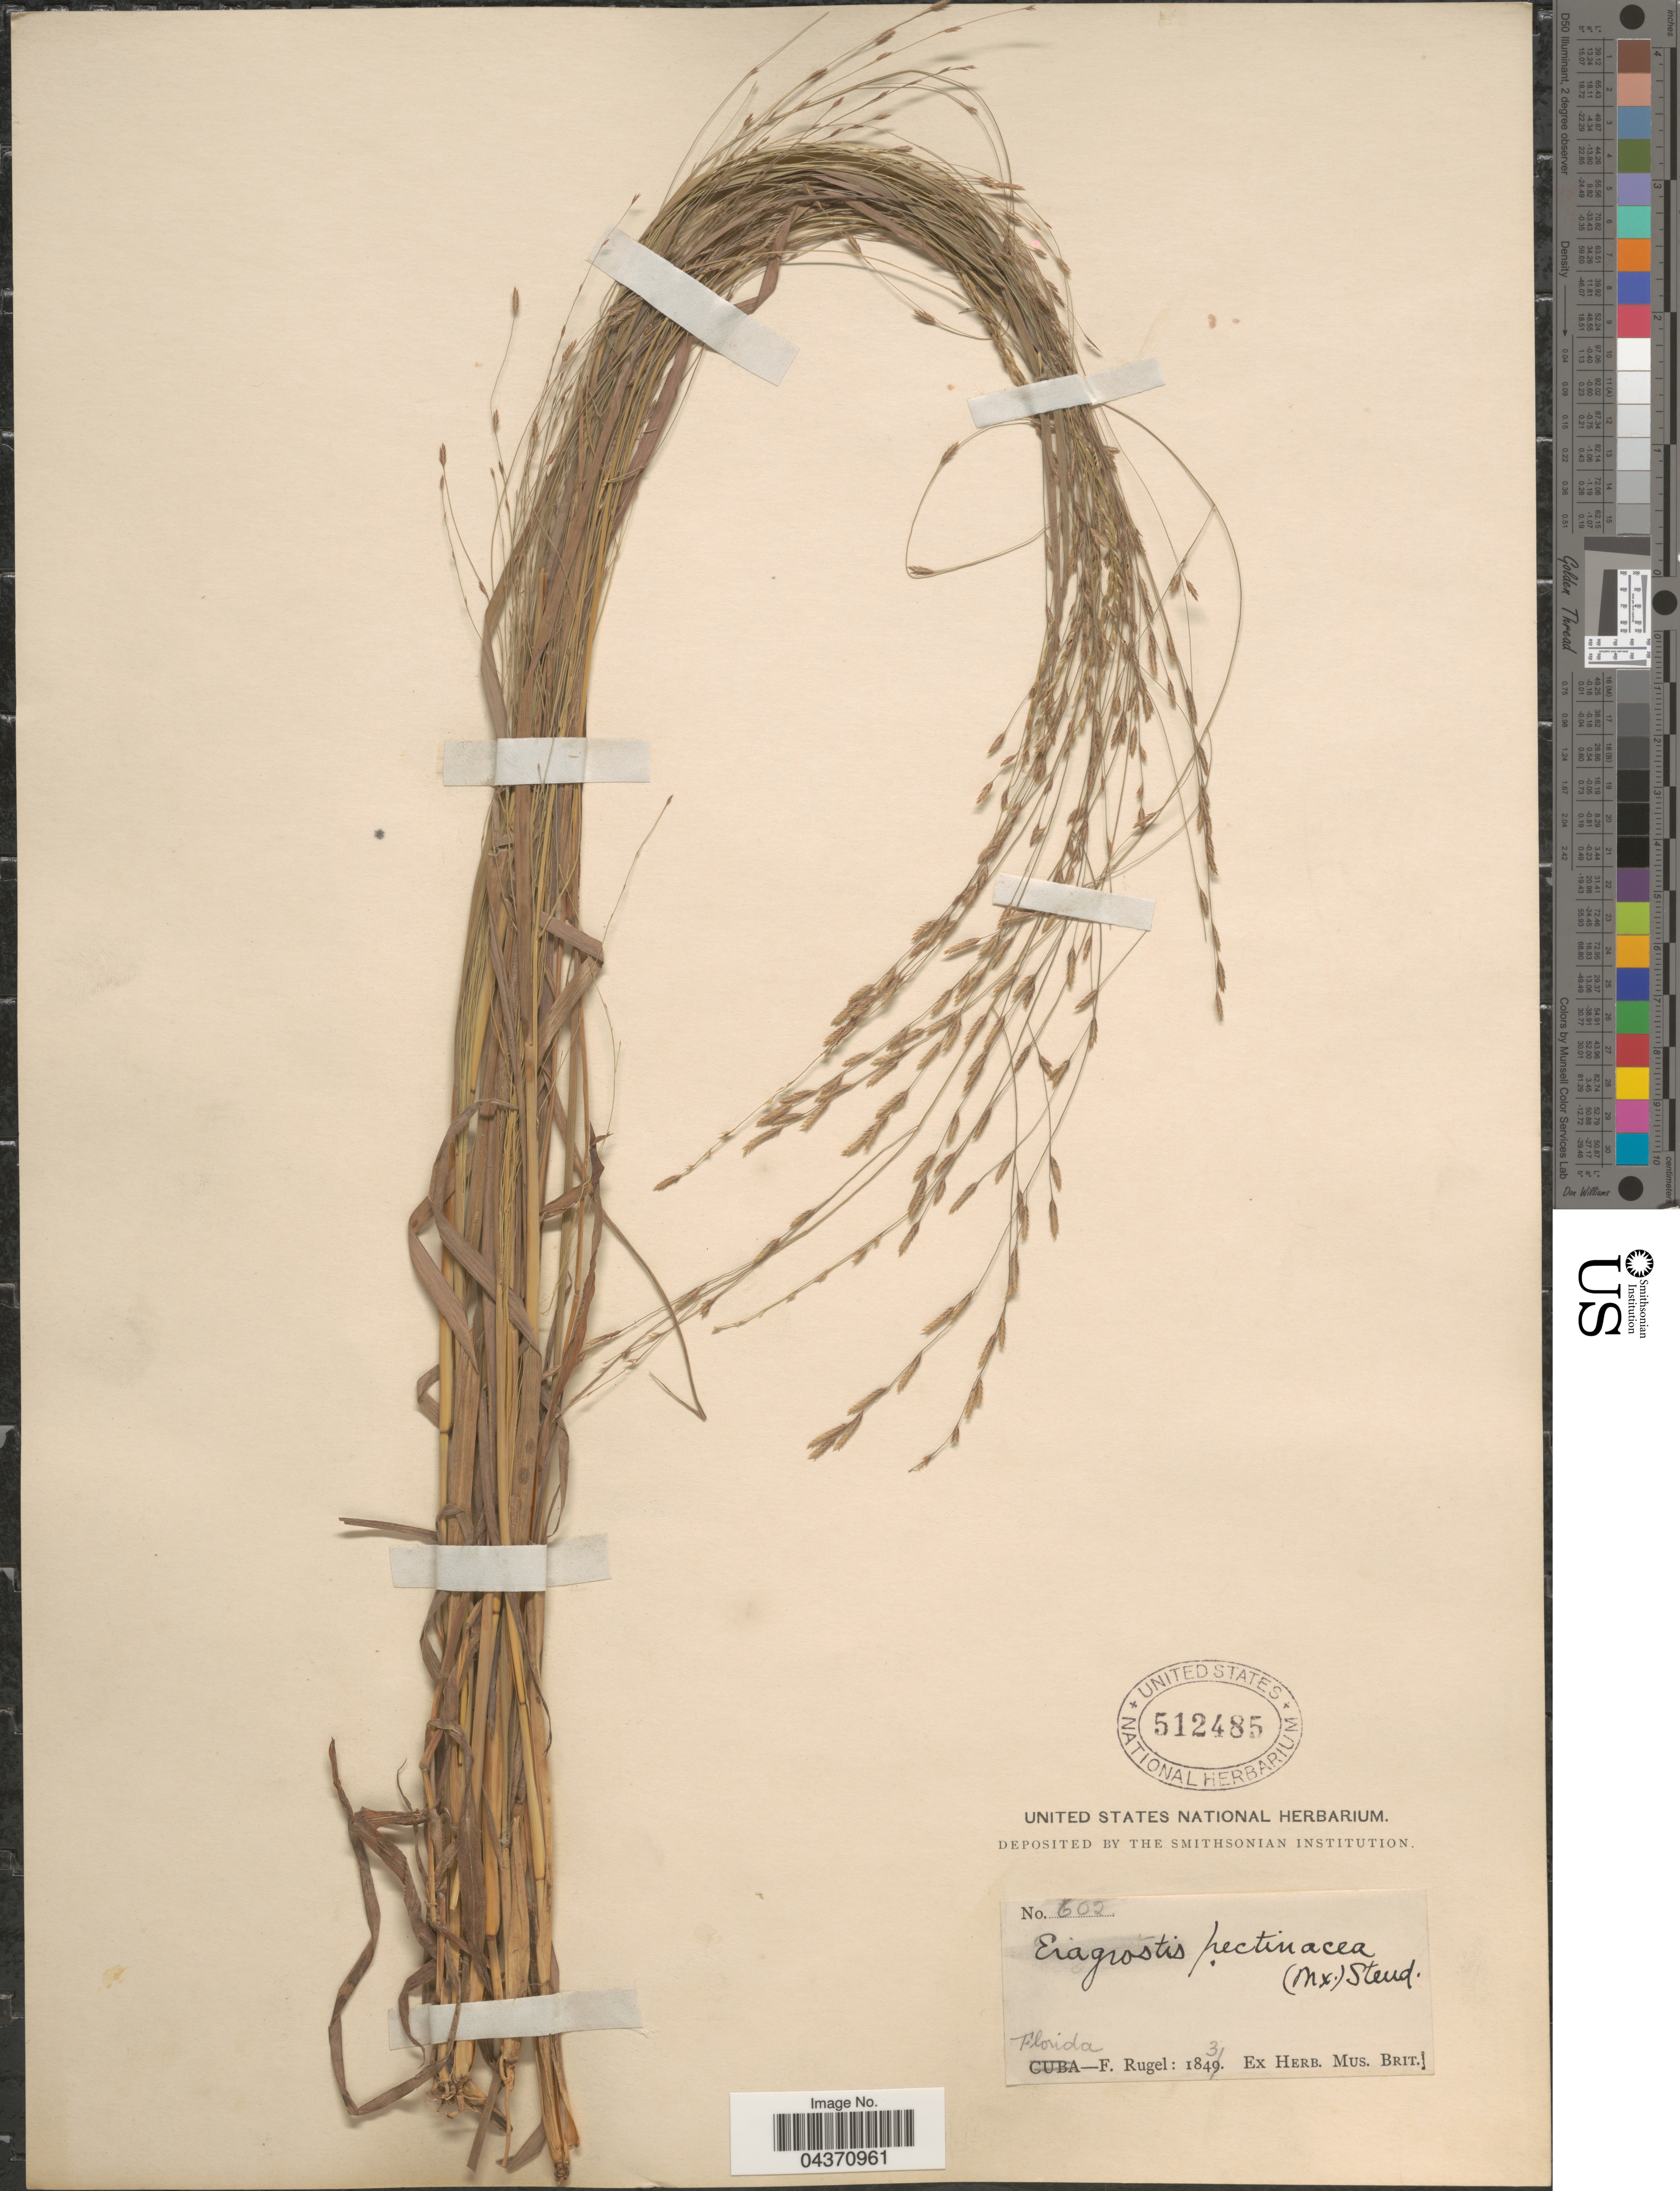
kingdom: Plantae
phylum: Tracheophyta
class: Liliopsida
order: Poales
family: Poaceae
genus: Eragrostis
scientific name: Eragrostis refracta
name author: (Muhl.) Scribn.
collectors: F. Rugel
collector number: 602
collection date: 1831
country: United States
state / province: Florida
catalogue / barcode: US 512485